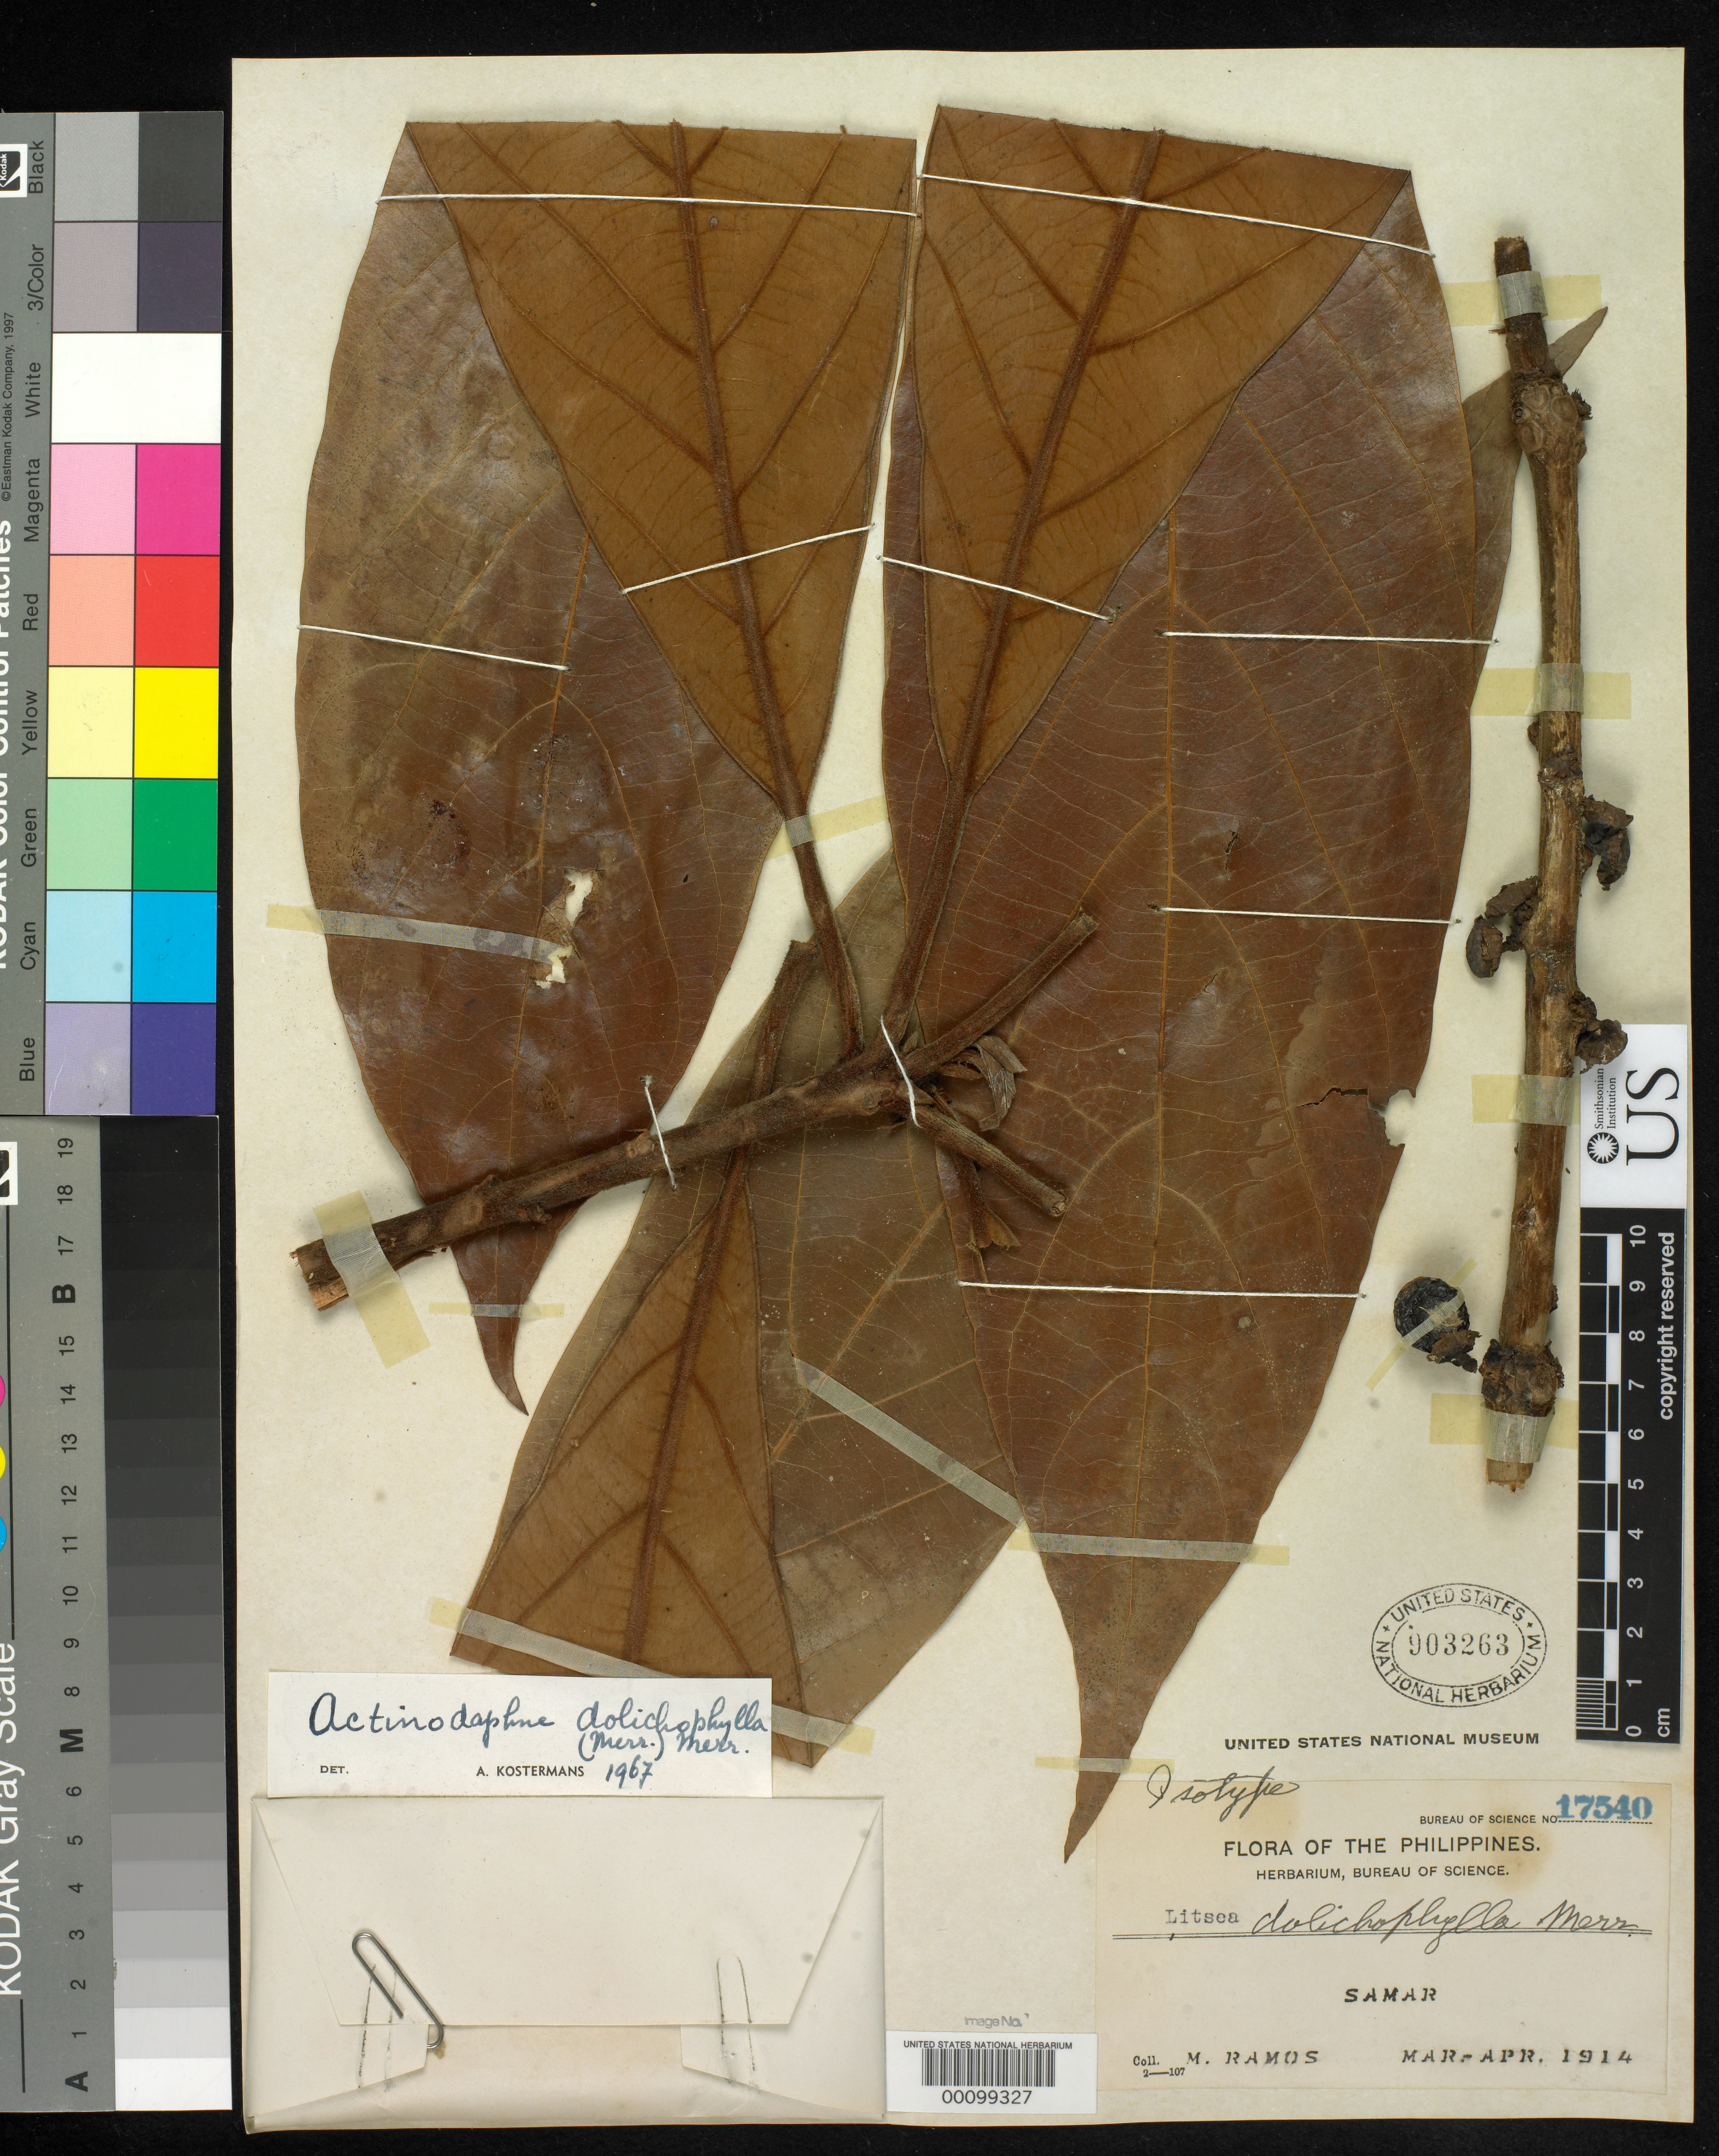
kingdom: Plantae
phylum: Tracheophyta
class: Magnoliopsida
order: Laurales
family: Lauraceae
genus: Litsea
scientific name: Litsea dolichophylla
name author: Merr.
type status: Isotype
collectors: M. Ramos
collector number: Bur. Sci. 17540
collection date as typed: Mar 1914 to -- Apr 1914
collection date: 1914-03/1914-04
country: Philippines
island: Samar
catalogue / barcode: US 903263